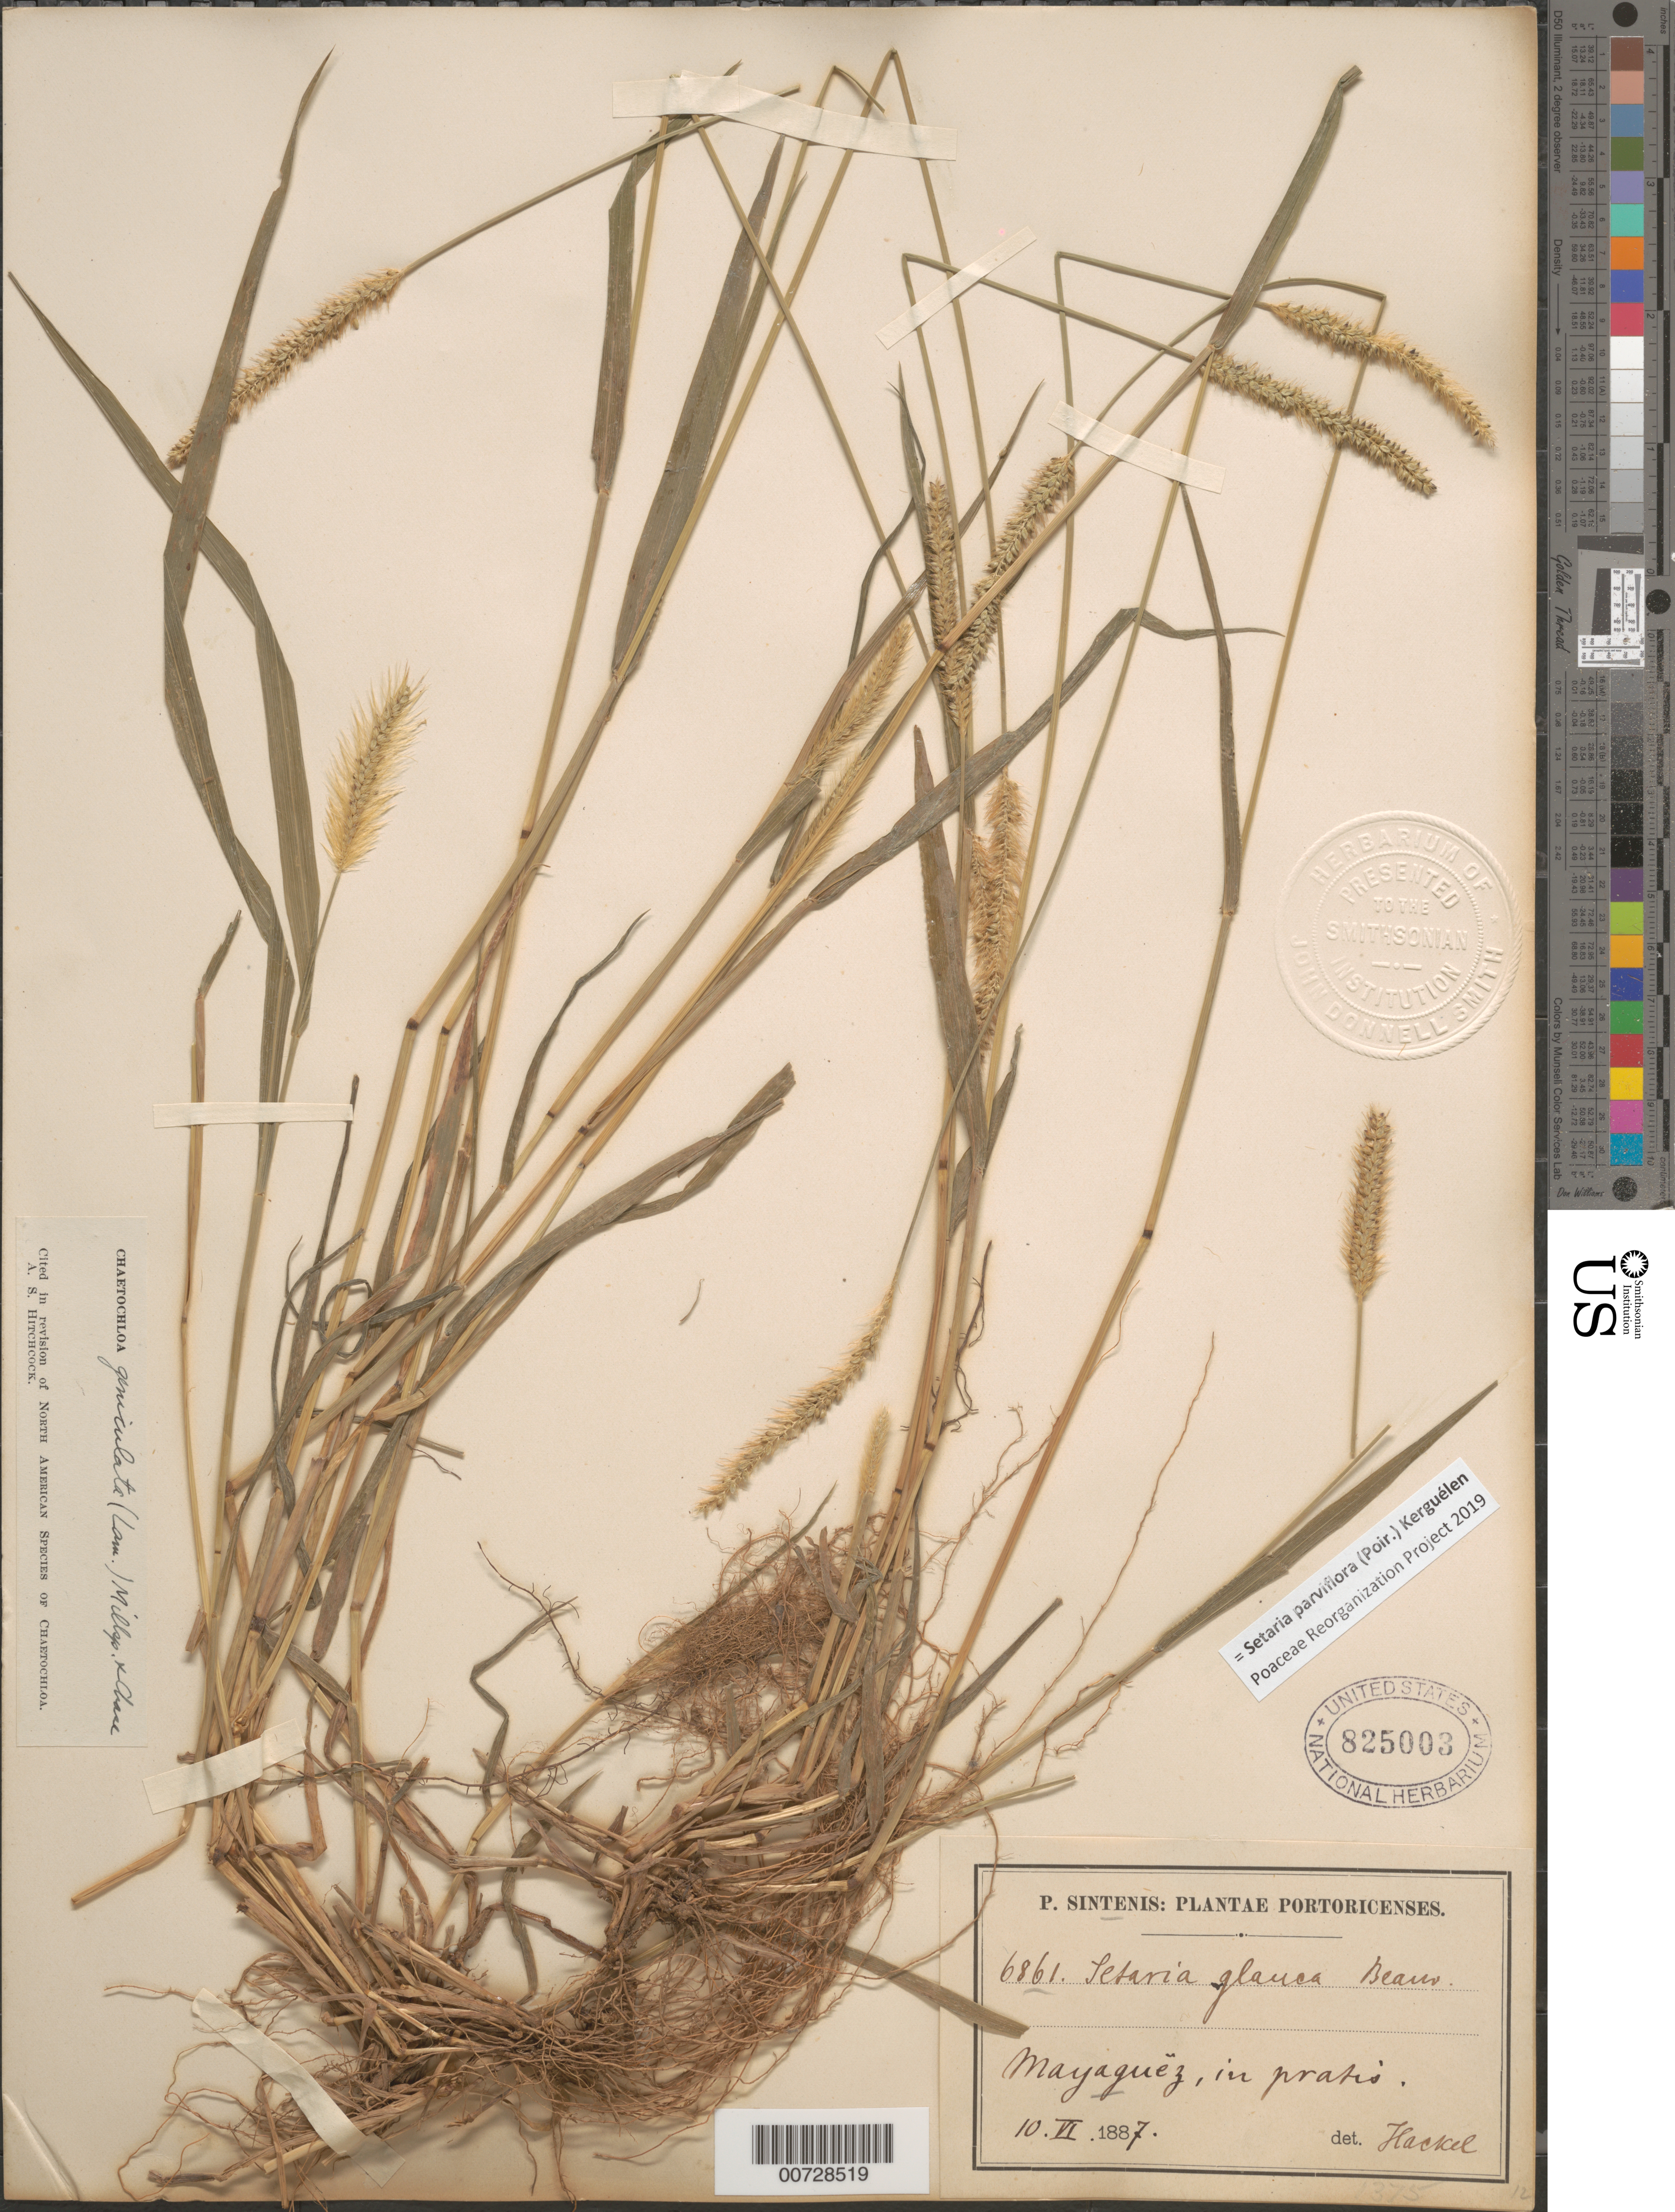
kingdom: Plantae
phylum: Tracheophyta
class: Liliopsida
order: Poales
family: Poaceae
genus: Setaria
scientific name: Setaria parviflora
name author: (Poir.) Kerguélen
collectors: P. Sintenis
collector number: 6861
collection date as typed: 10 Jun 1887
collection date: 1887-06-10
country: Puerto Rico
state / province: Mayagüez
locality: Mayaguez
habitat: In pratis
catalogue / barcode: US 825003